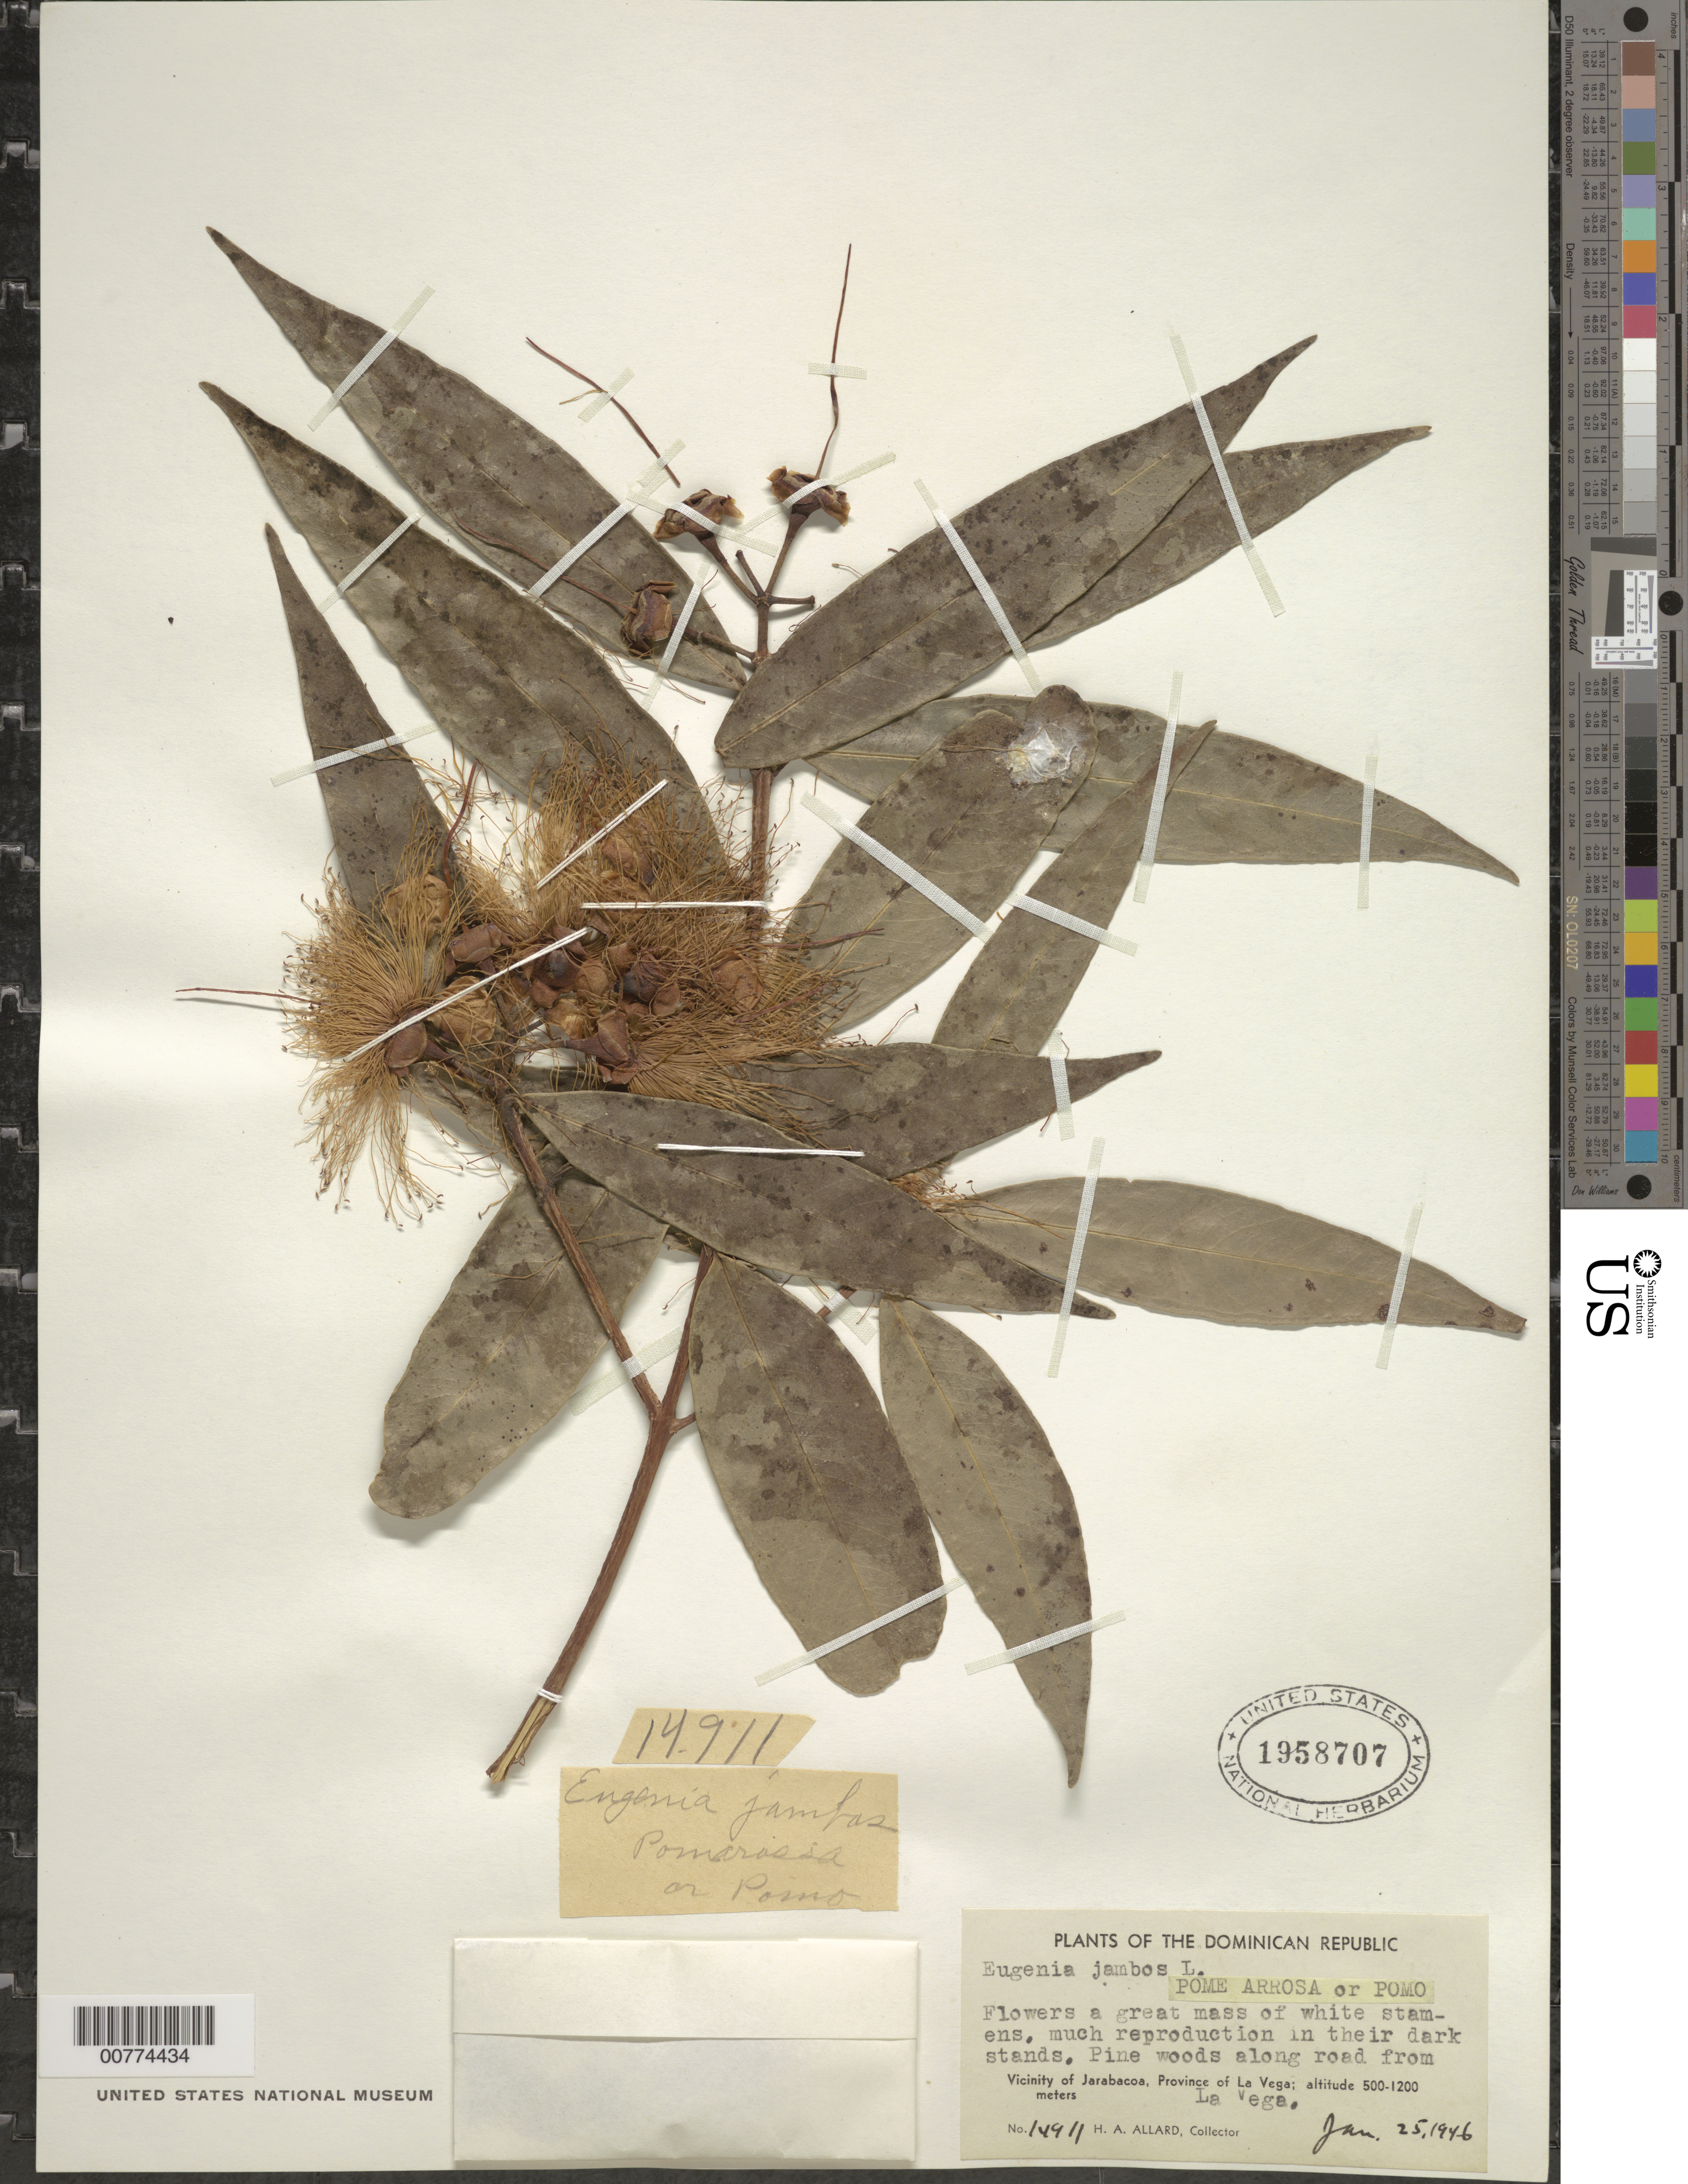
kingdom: Plantae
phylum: Tracheophyta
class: Magnoliopsida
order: Myrtales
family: Myrtaceae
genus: Syzygium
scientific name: Syzygium jambos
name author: (L.) Alston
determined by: Strong, Mark T., (BOT), Smithsonian Institution - National Museum of Natural History (UNITED STATES)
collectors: H. A. Allard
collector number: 14911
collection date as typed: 25 Jan 1946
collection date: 1946-01-25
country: Dominican Republic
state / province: La Vega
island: Hispaniola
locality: Vicinity of Jarabacoa.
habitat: Pine woods along road from La Vega.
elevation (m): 500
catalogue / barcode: US 1958707